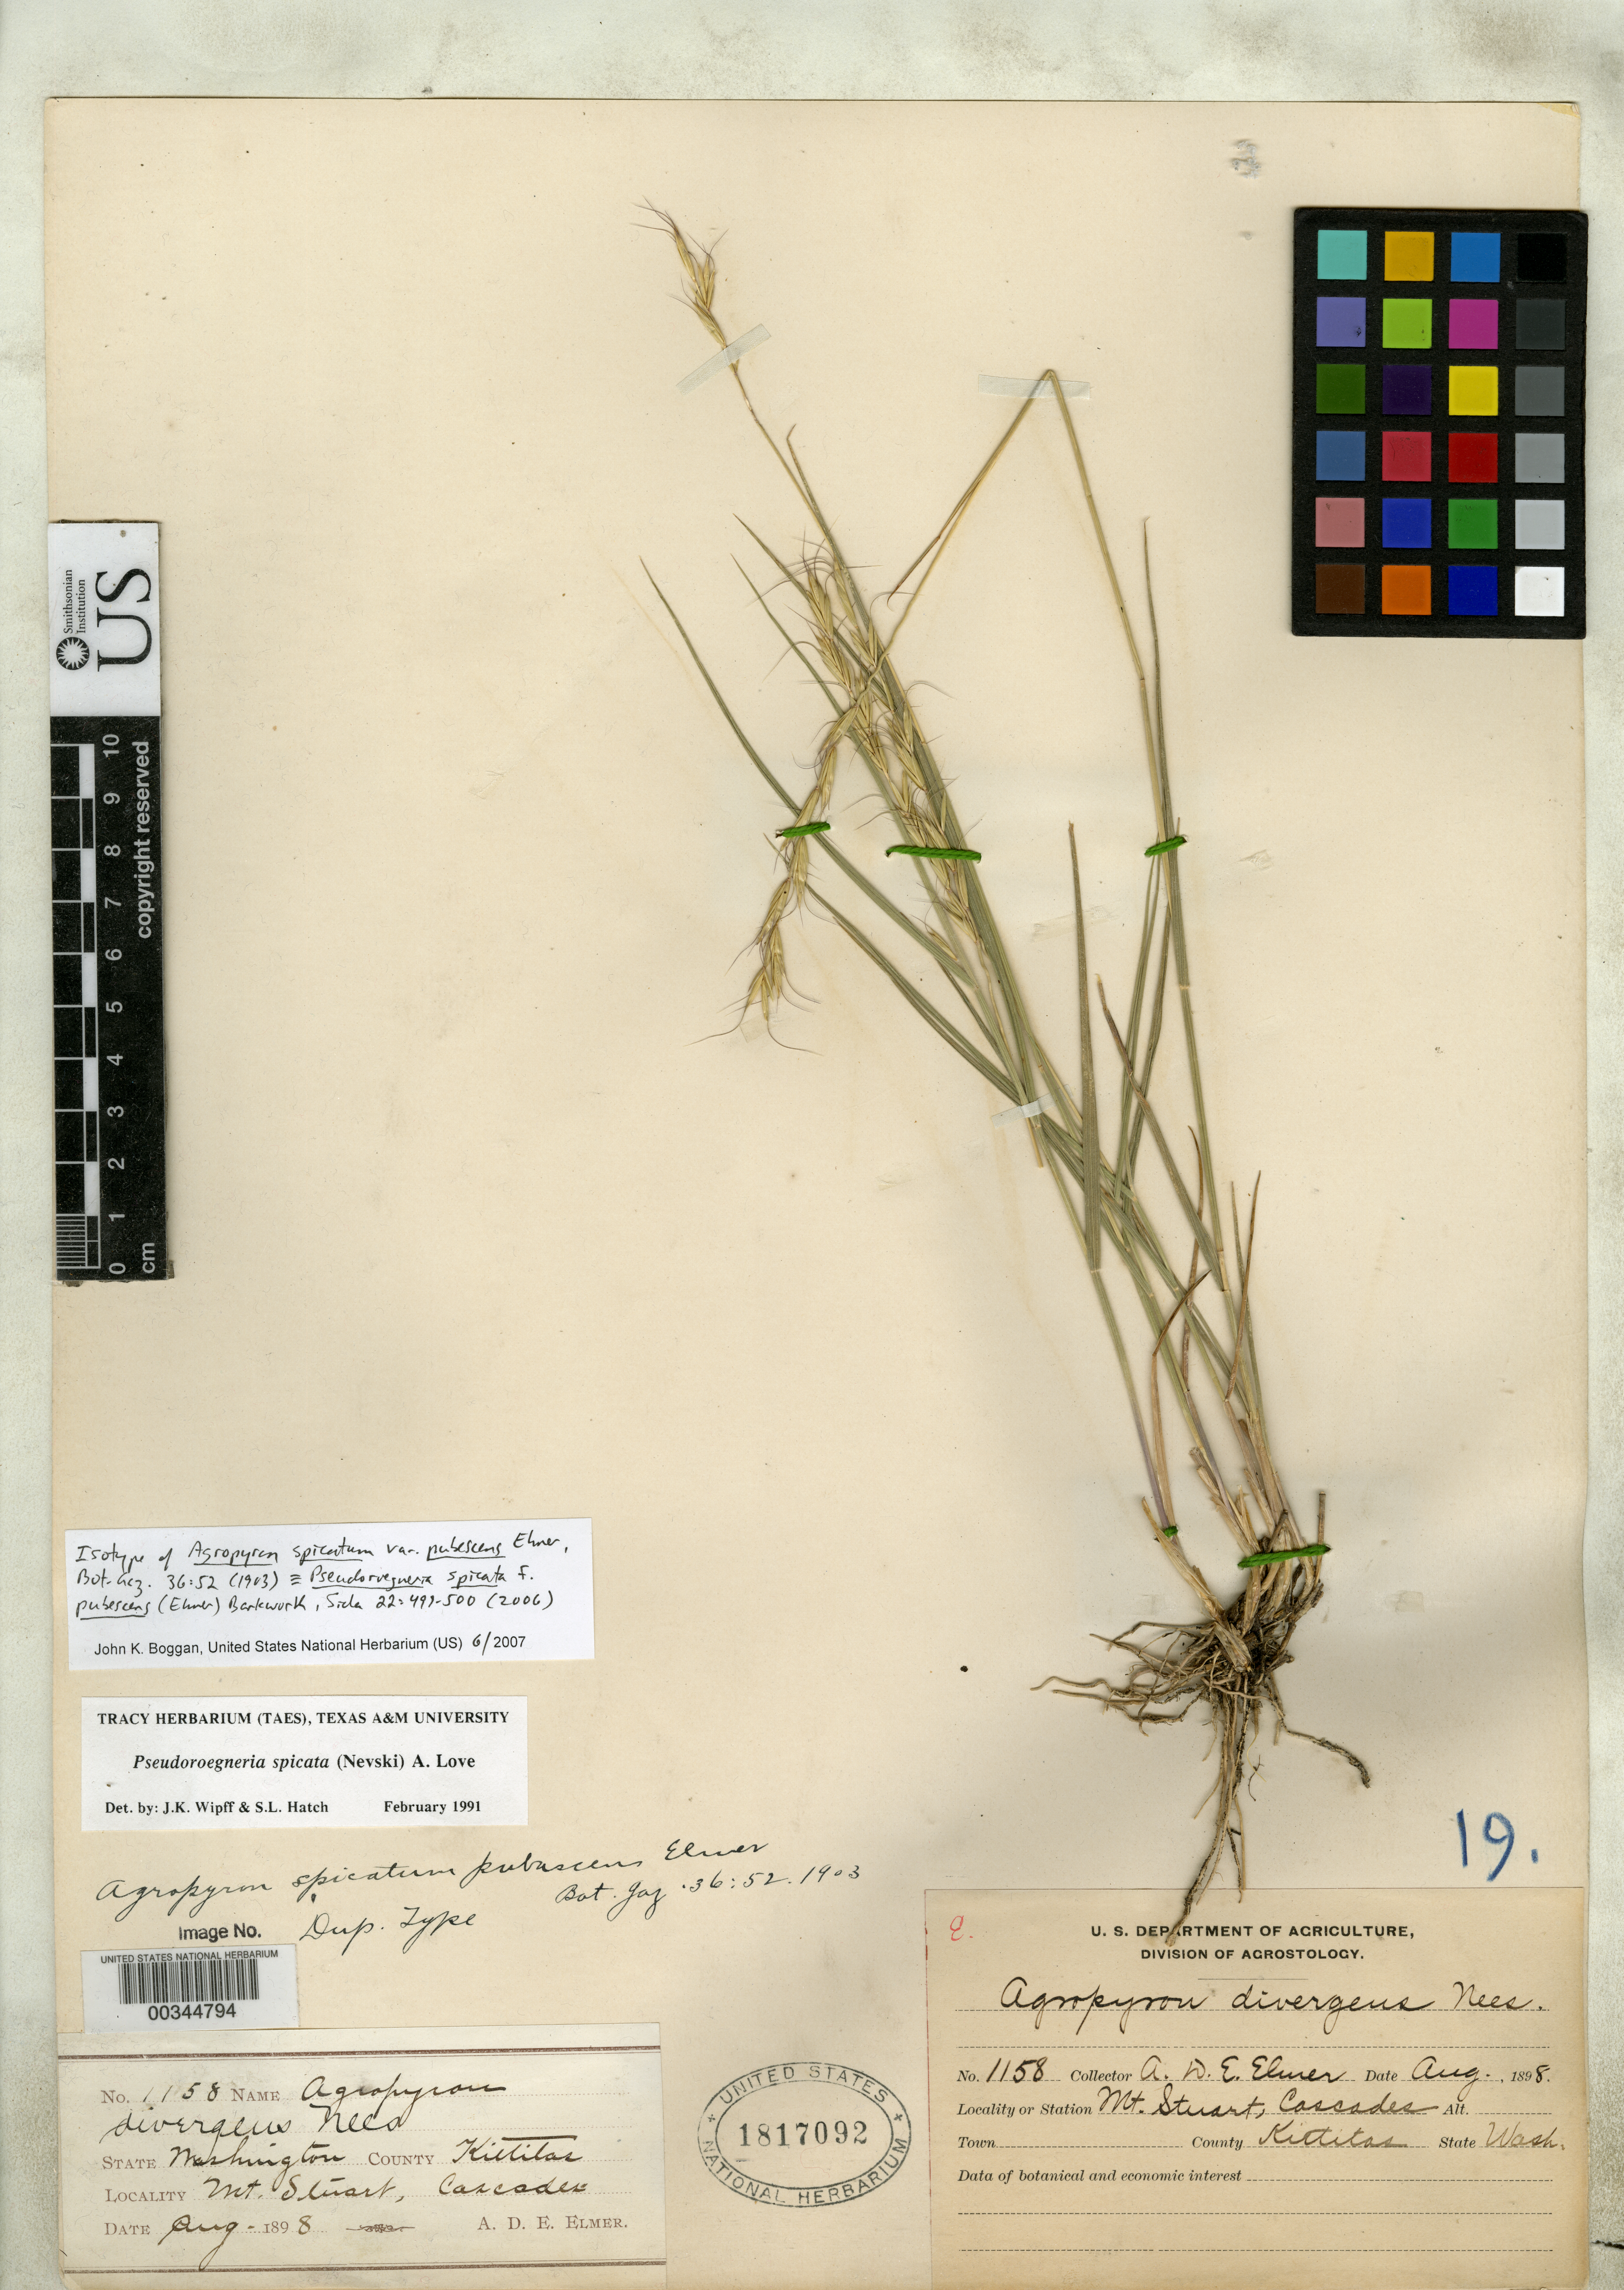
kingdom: Plantae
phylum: Tracheophyta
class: Liliopsida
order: Poales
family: Poaceae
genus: Agropyron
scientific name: Agropyron spicatum var. pubescens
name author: Elmer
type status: Isotype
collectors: A. D. E. Elmer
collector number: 1158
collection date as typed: Aug 1898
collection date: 1898-08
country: United States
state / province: Washington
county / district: Kittitas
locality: Mt. Stuart, Cascades.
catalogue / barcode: US 1817092